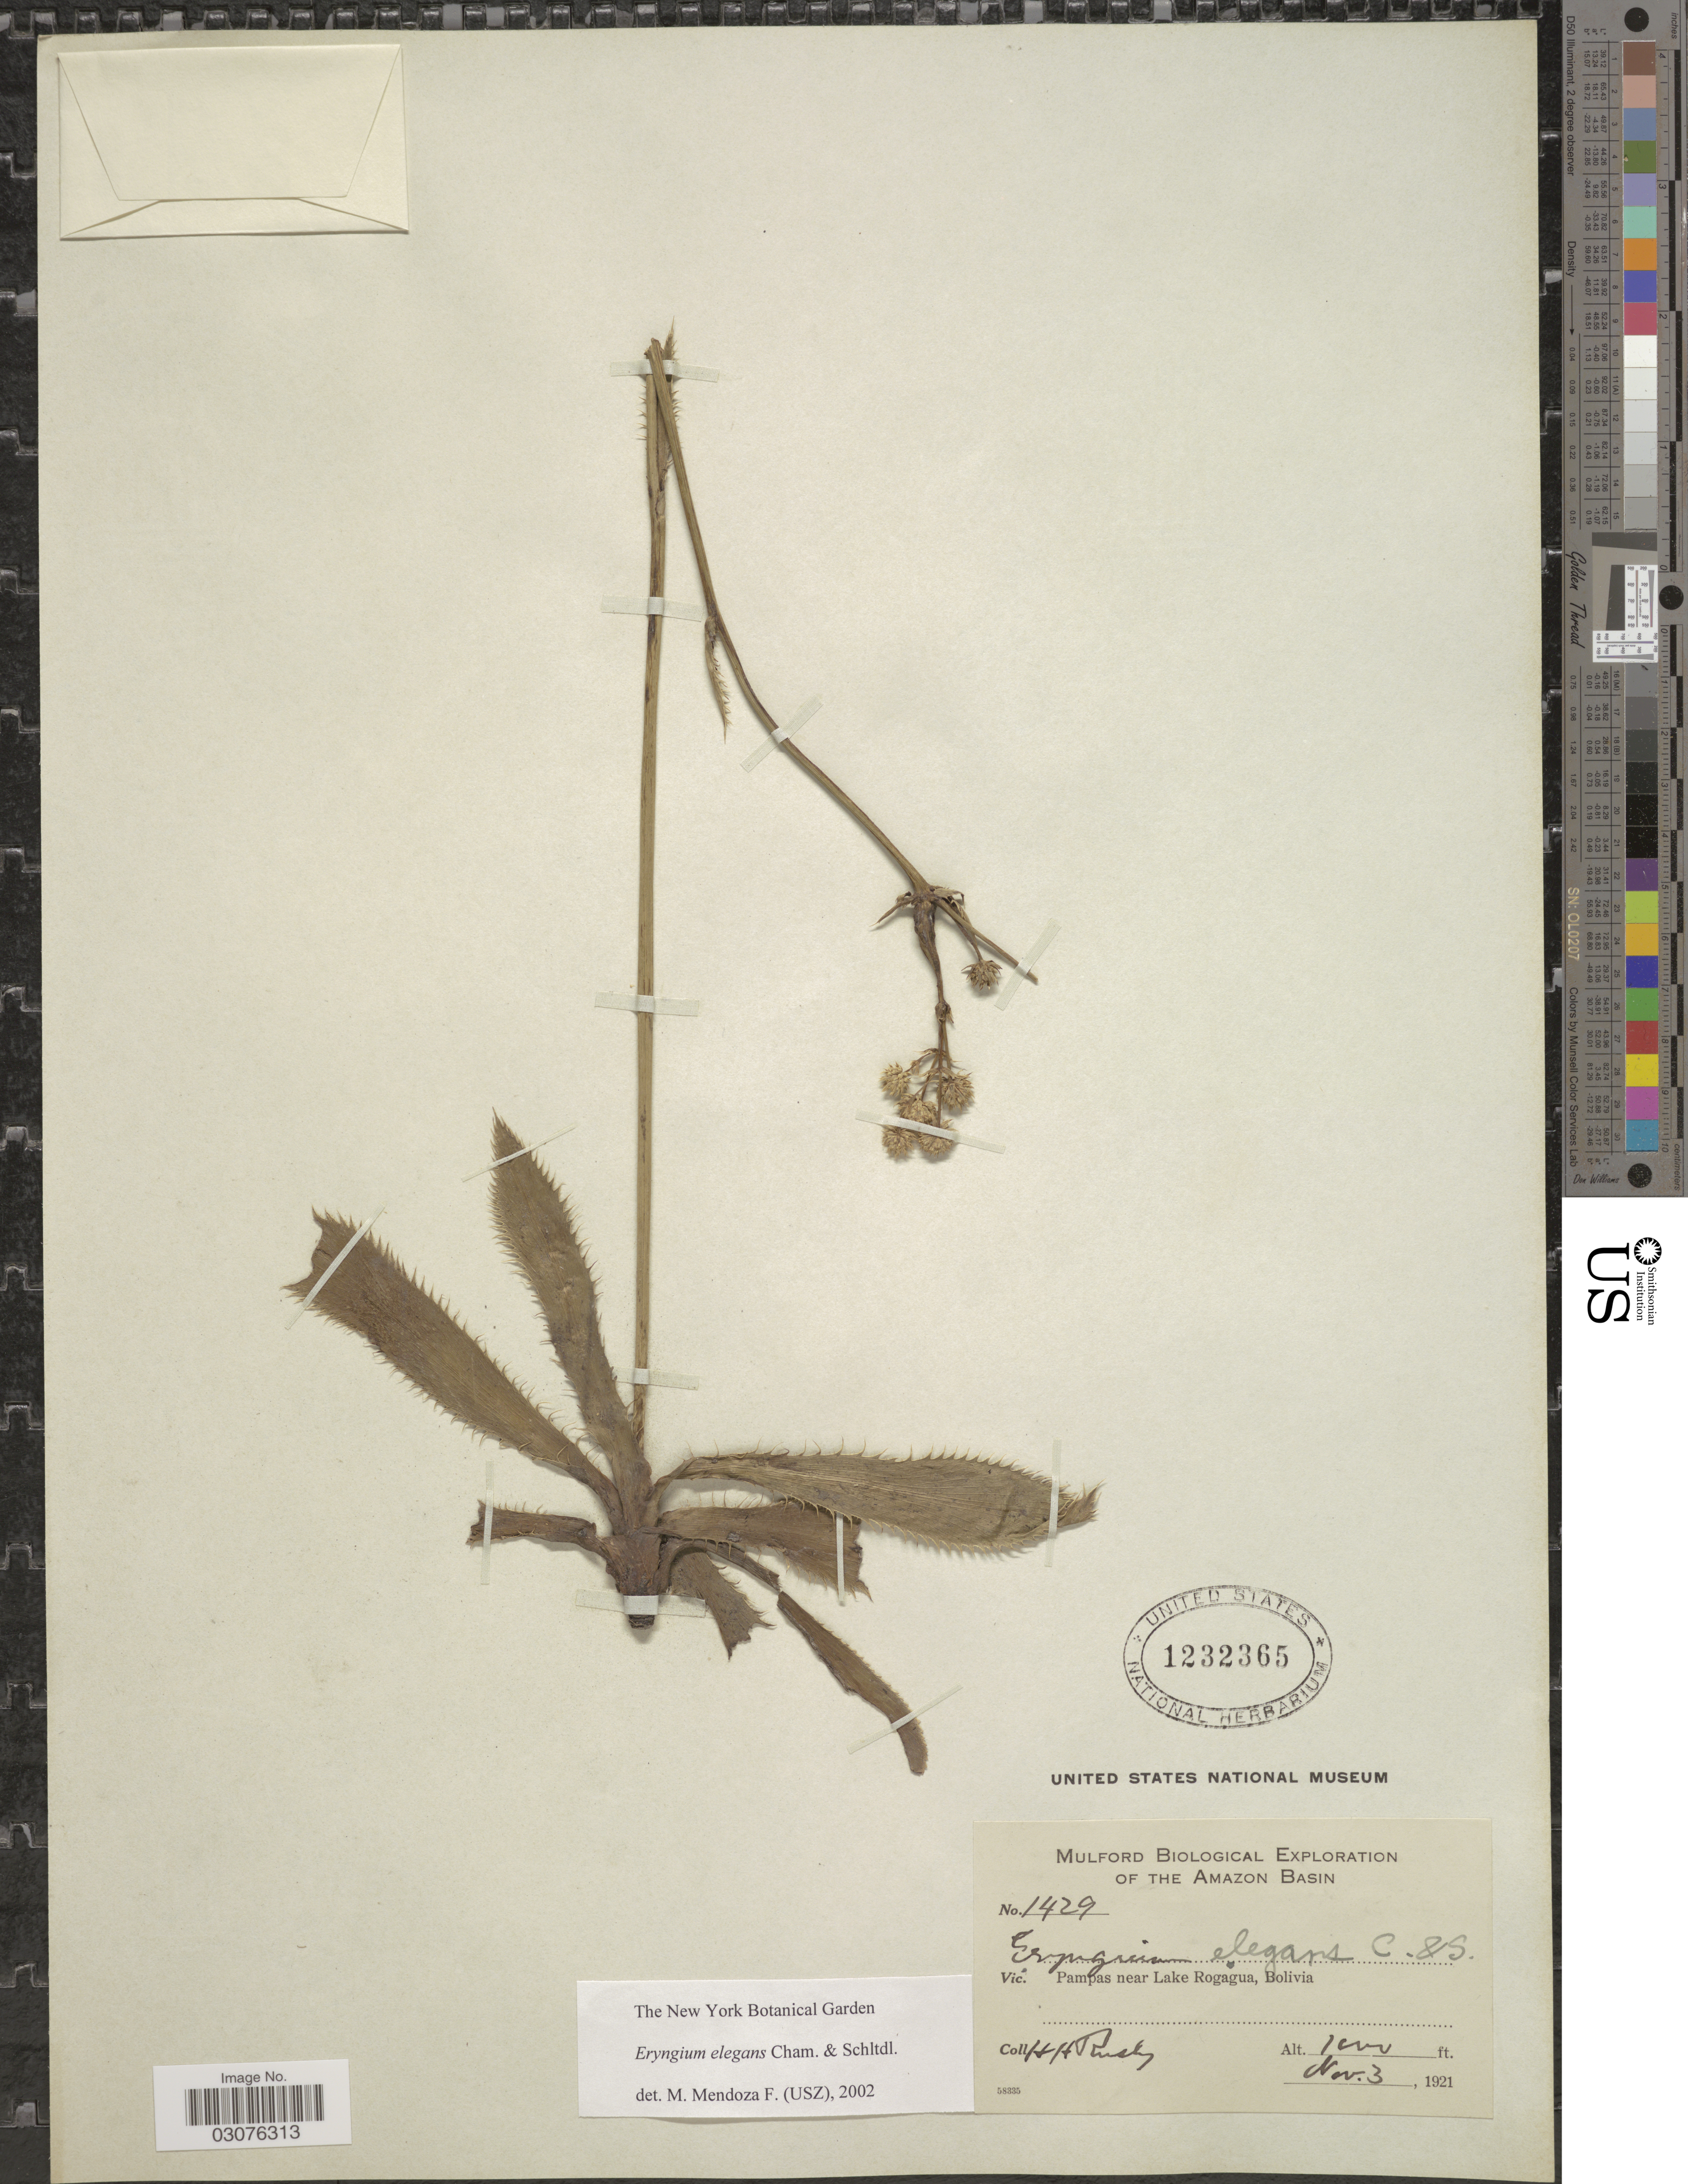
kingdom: Plantae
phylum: Tracheophyta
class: Magnoliopsida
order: Apiales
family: Apiaceae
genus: Eryngium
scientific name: Eryngium elegans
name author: Cham. ex Schltdl.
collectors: H. H. Rusby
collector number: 1429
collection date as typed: Nov. 3, 1921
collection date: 1921-11-03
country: Bolivia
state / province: Beni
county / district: José Ballivián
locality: Pampas near Lake Rogagua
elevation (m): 305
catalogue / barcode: US 1232365